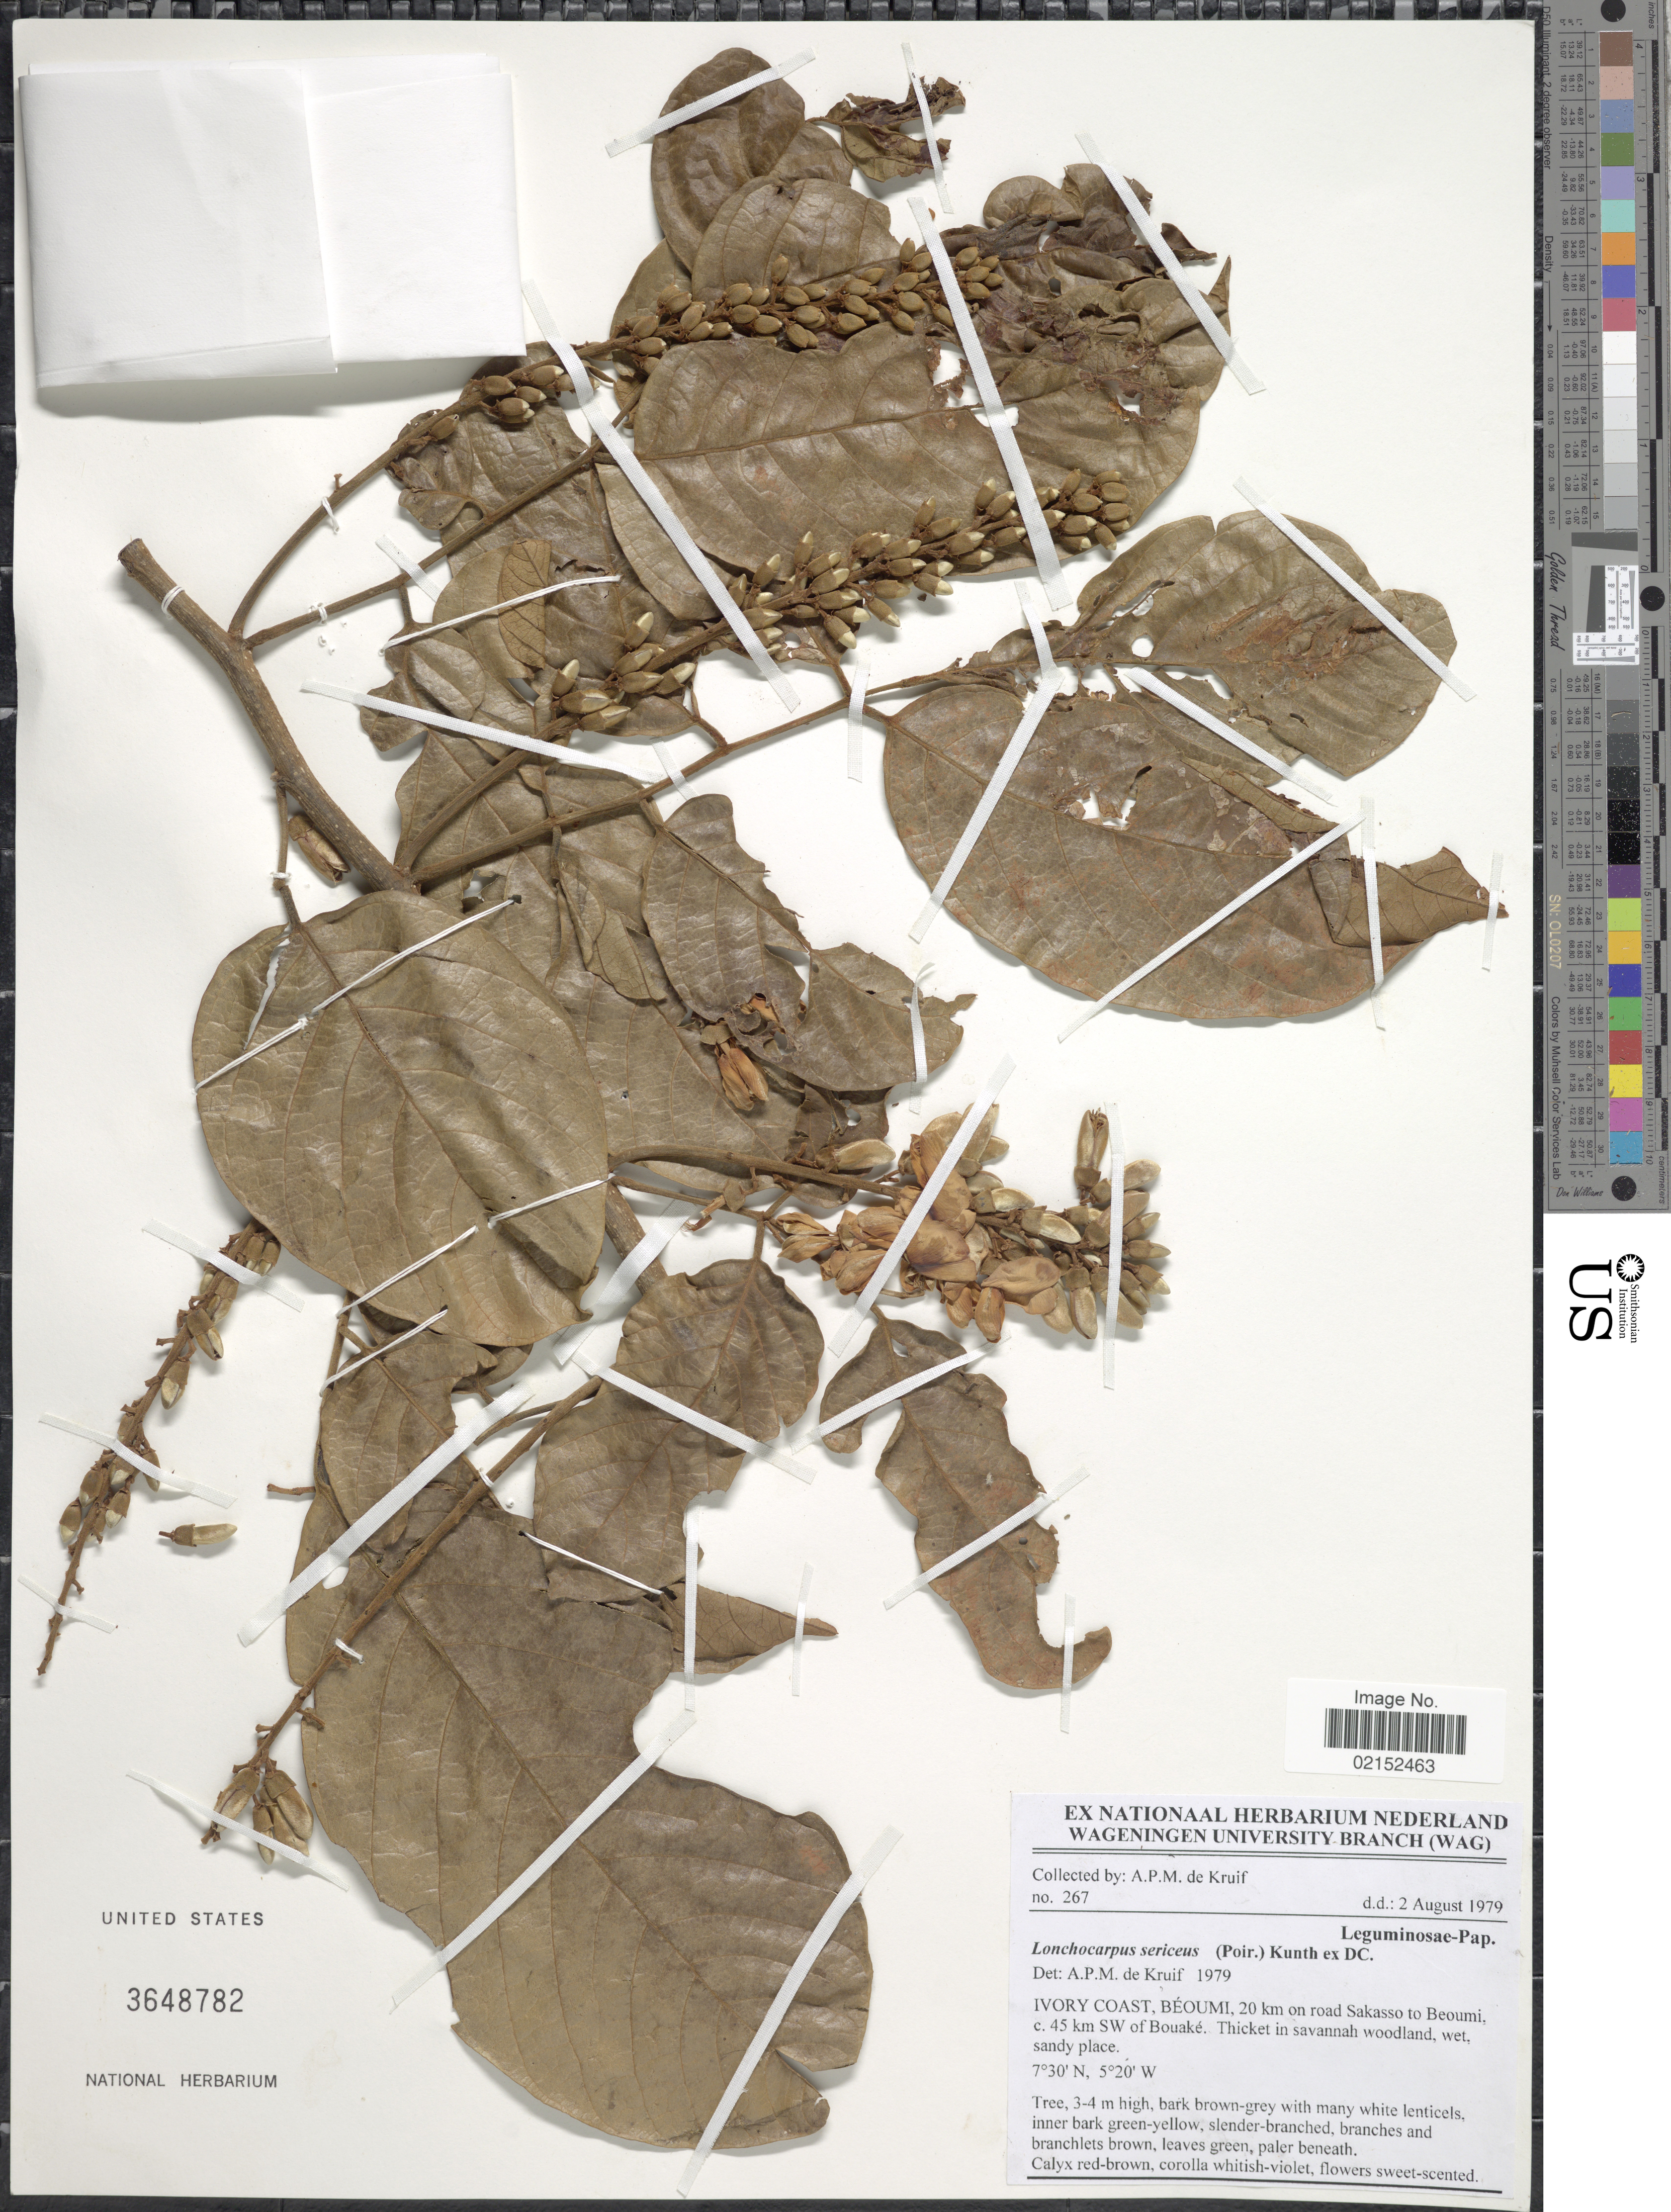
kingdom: Plantae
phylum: Tracheophyta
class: Magnoliopsida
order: Fabales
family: Fabaceae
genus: Lonchocarpus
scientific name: Lonchocarpus sericeus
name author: (Poir.) Kunth ex DC.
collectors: A. P. de Kruif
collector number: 267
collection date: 1979-08-02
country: Ivory Coast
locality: Beoumi, 20 km on road Sakasso to Boeumi, c. 45 km SW of Bouake.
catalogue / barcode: US 3648782